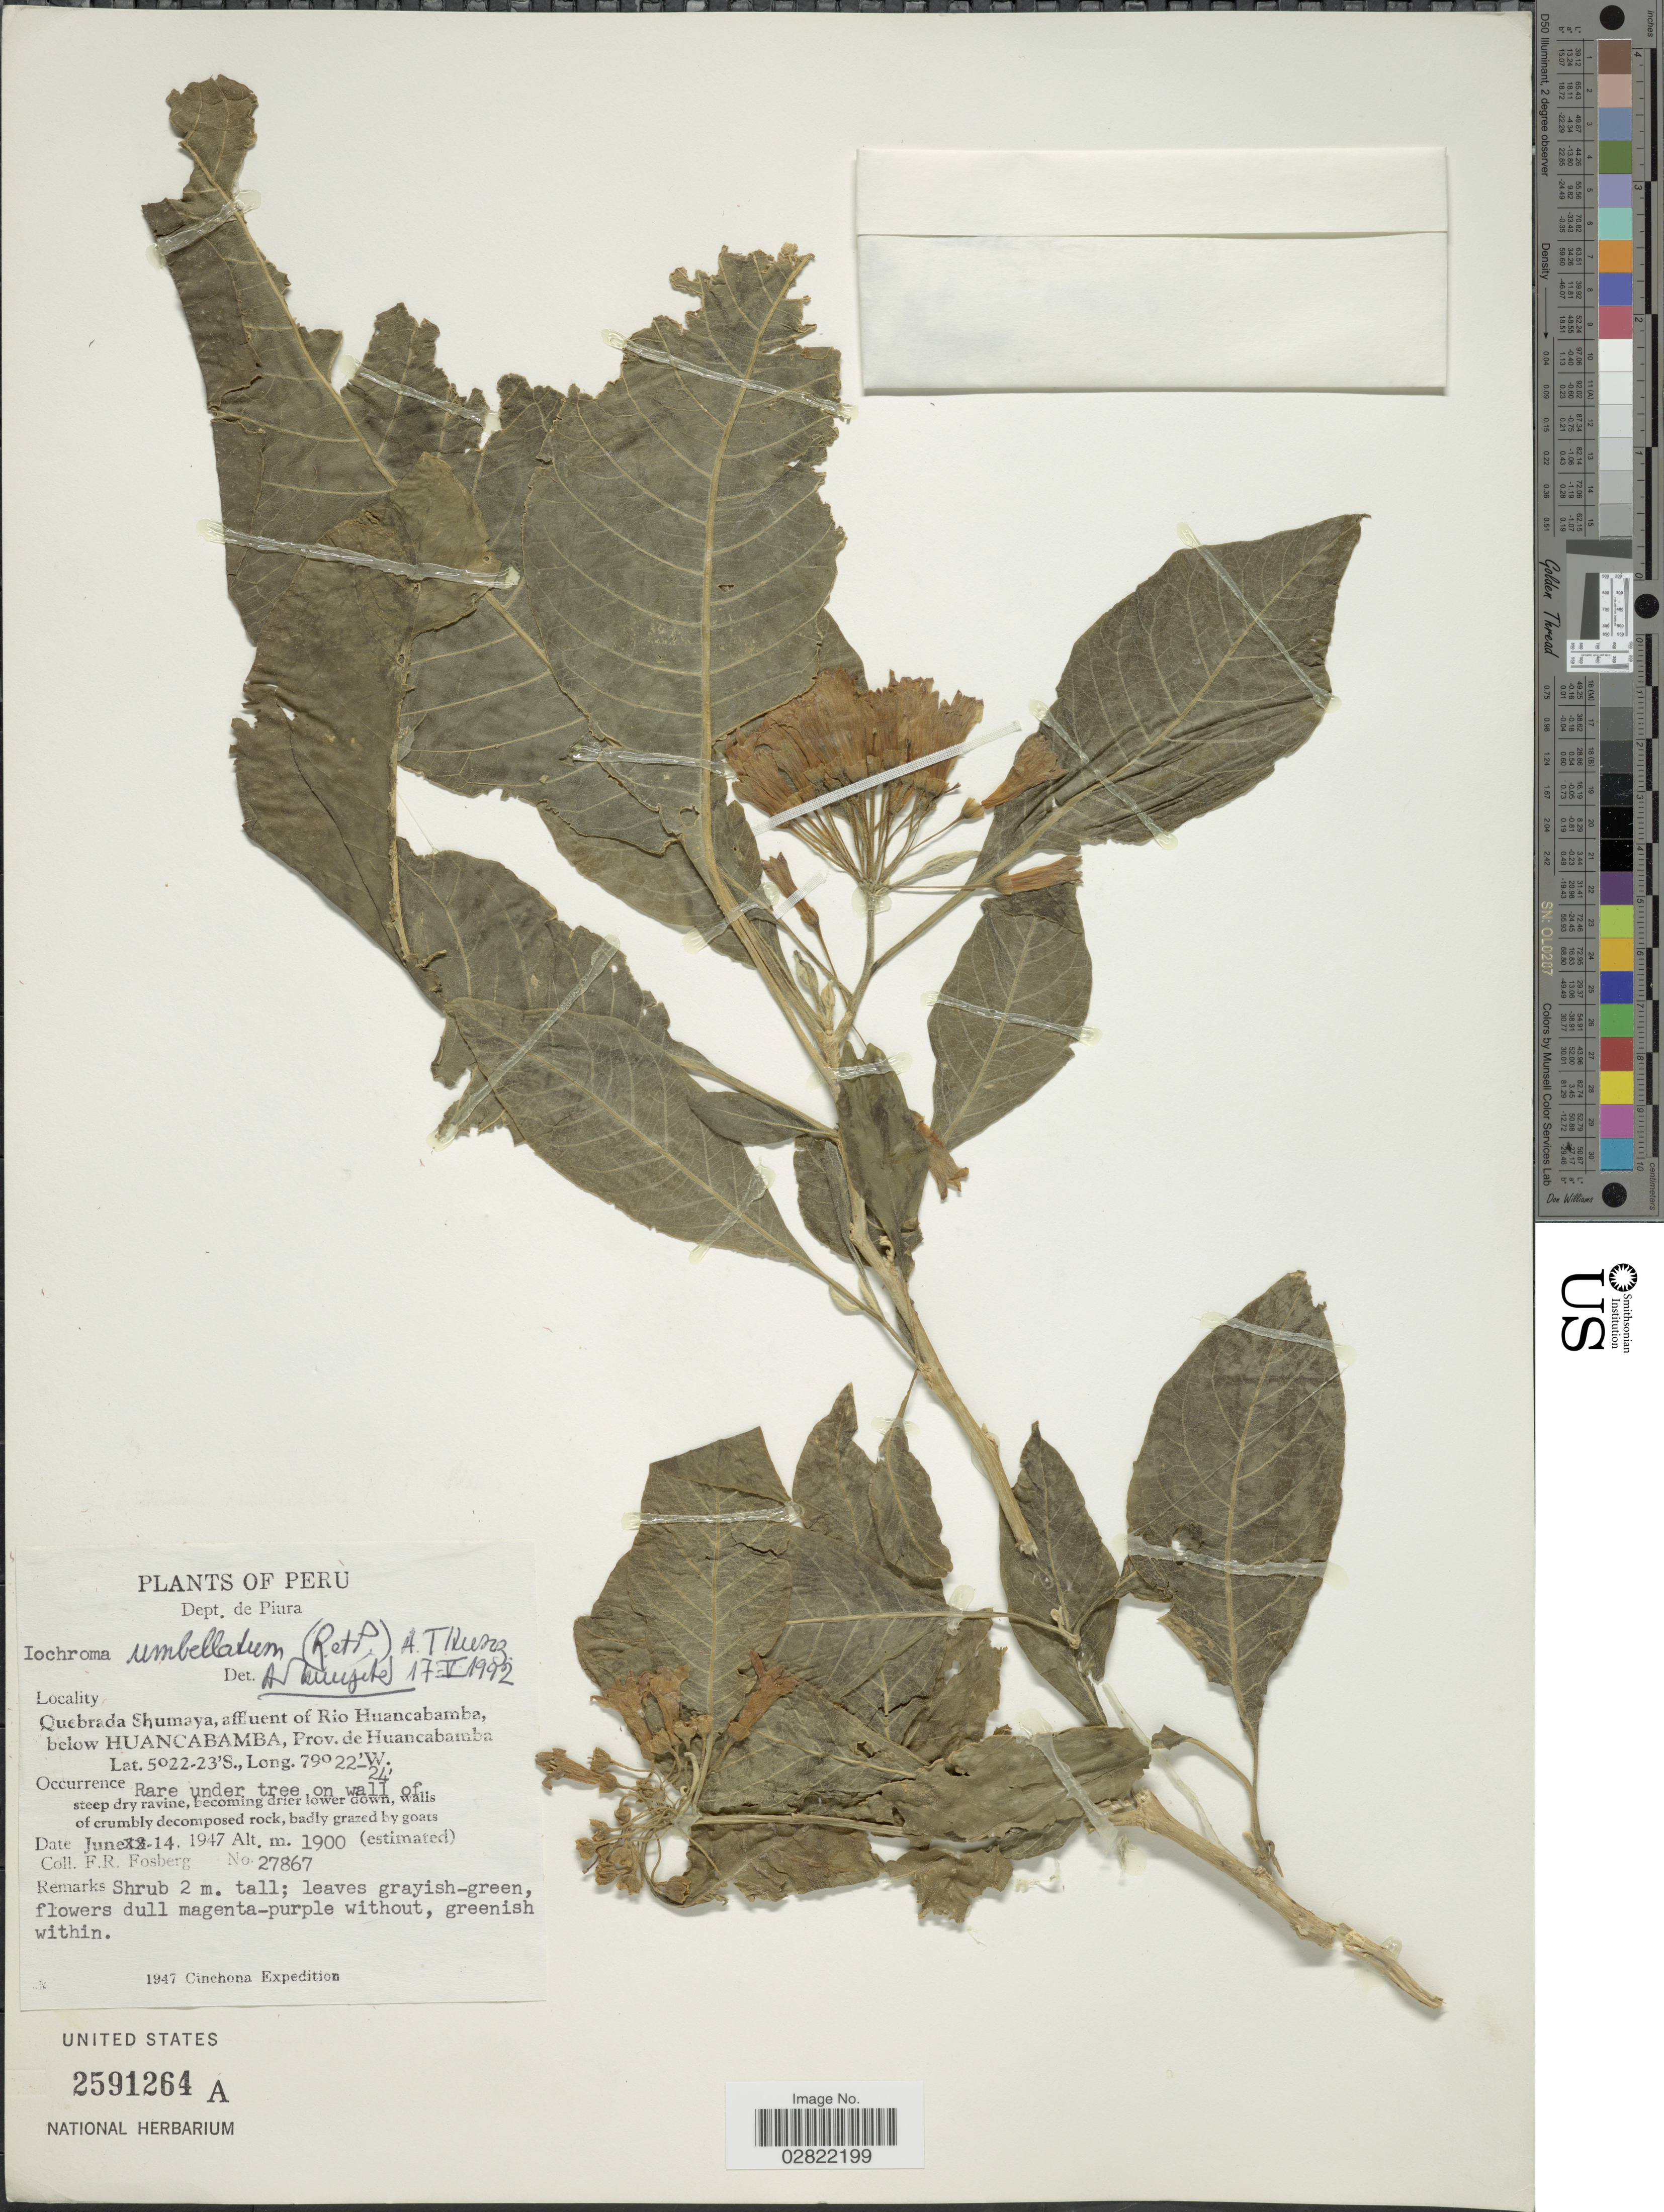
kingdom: Plantae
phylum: Tracheophyta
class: Magnoliopsida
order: Solanales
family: Solanaceae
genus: Iochroma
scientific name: Iochroma umbellatum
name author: (Ruiz & Pav.) Hunziker ex D'Arcy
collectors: F. R. Fosberg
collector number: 27867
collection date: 1947-06-14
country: Peru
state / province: Piura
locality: Dept. de Piura, Quebrada Shumaya, affluent of Rio Huancabamba, below Huancabamba, Prov. de Huancabamba.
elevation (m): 1900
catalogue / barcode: US 2591264A